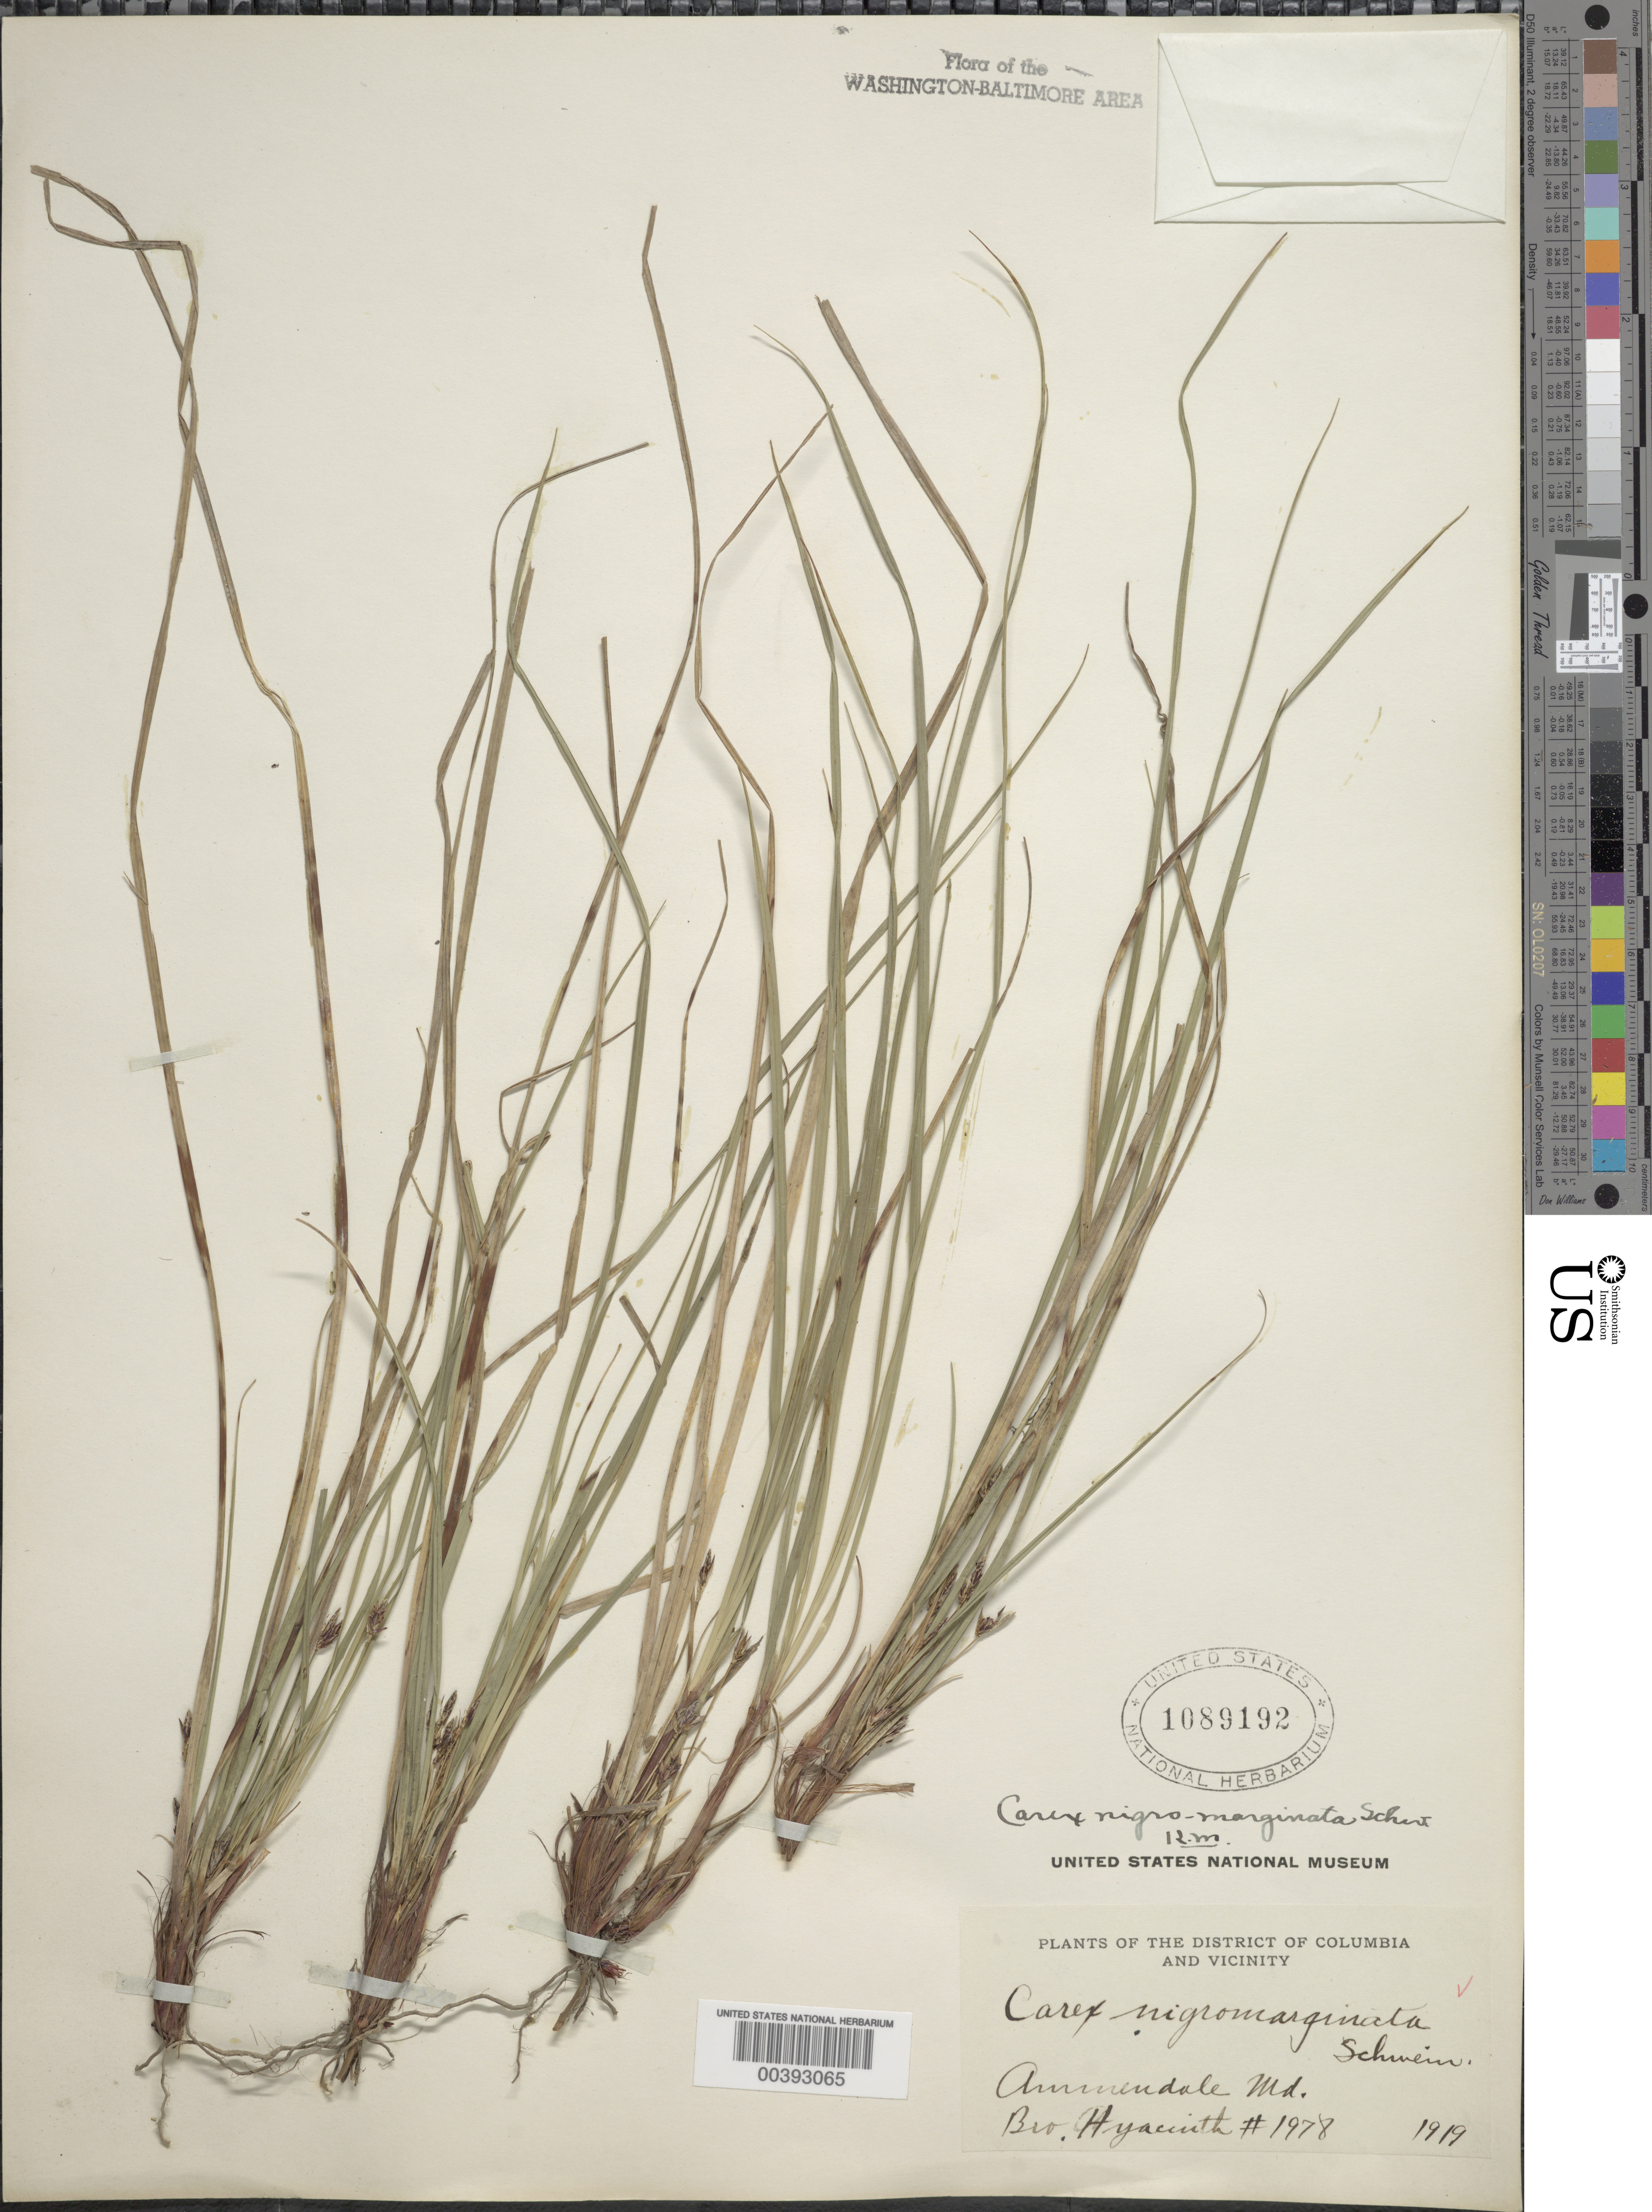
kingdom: Plantae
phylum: Tracheophyta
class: Liliopsida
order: Poales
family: Cyperaceae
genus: Carex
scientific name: Carex nigromarginata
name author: Schwein.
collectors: F. Hyacinth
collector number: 1978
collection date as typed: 1919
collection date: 1919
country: United States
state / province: Maryland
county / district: Prince George's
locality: Ammendale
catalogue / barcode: US 1089192